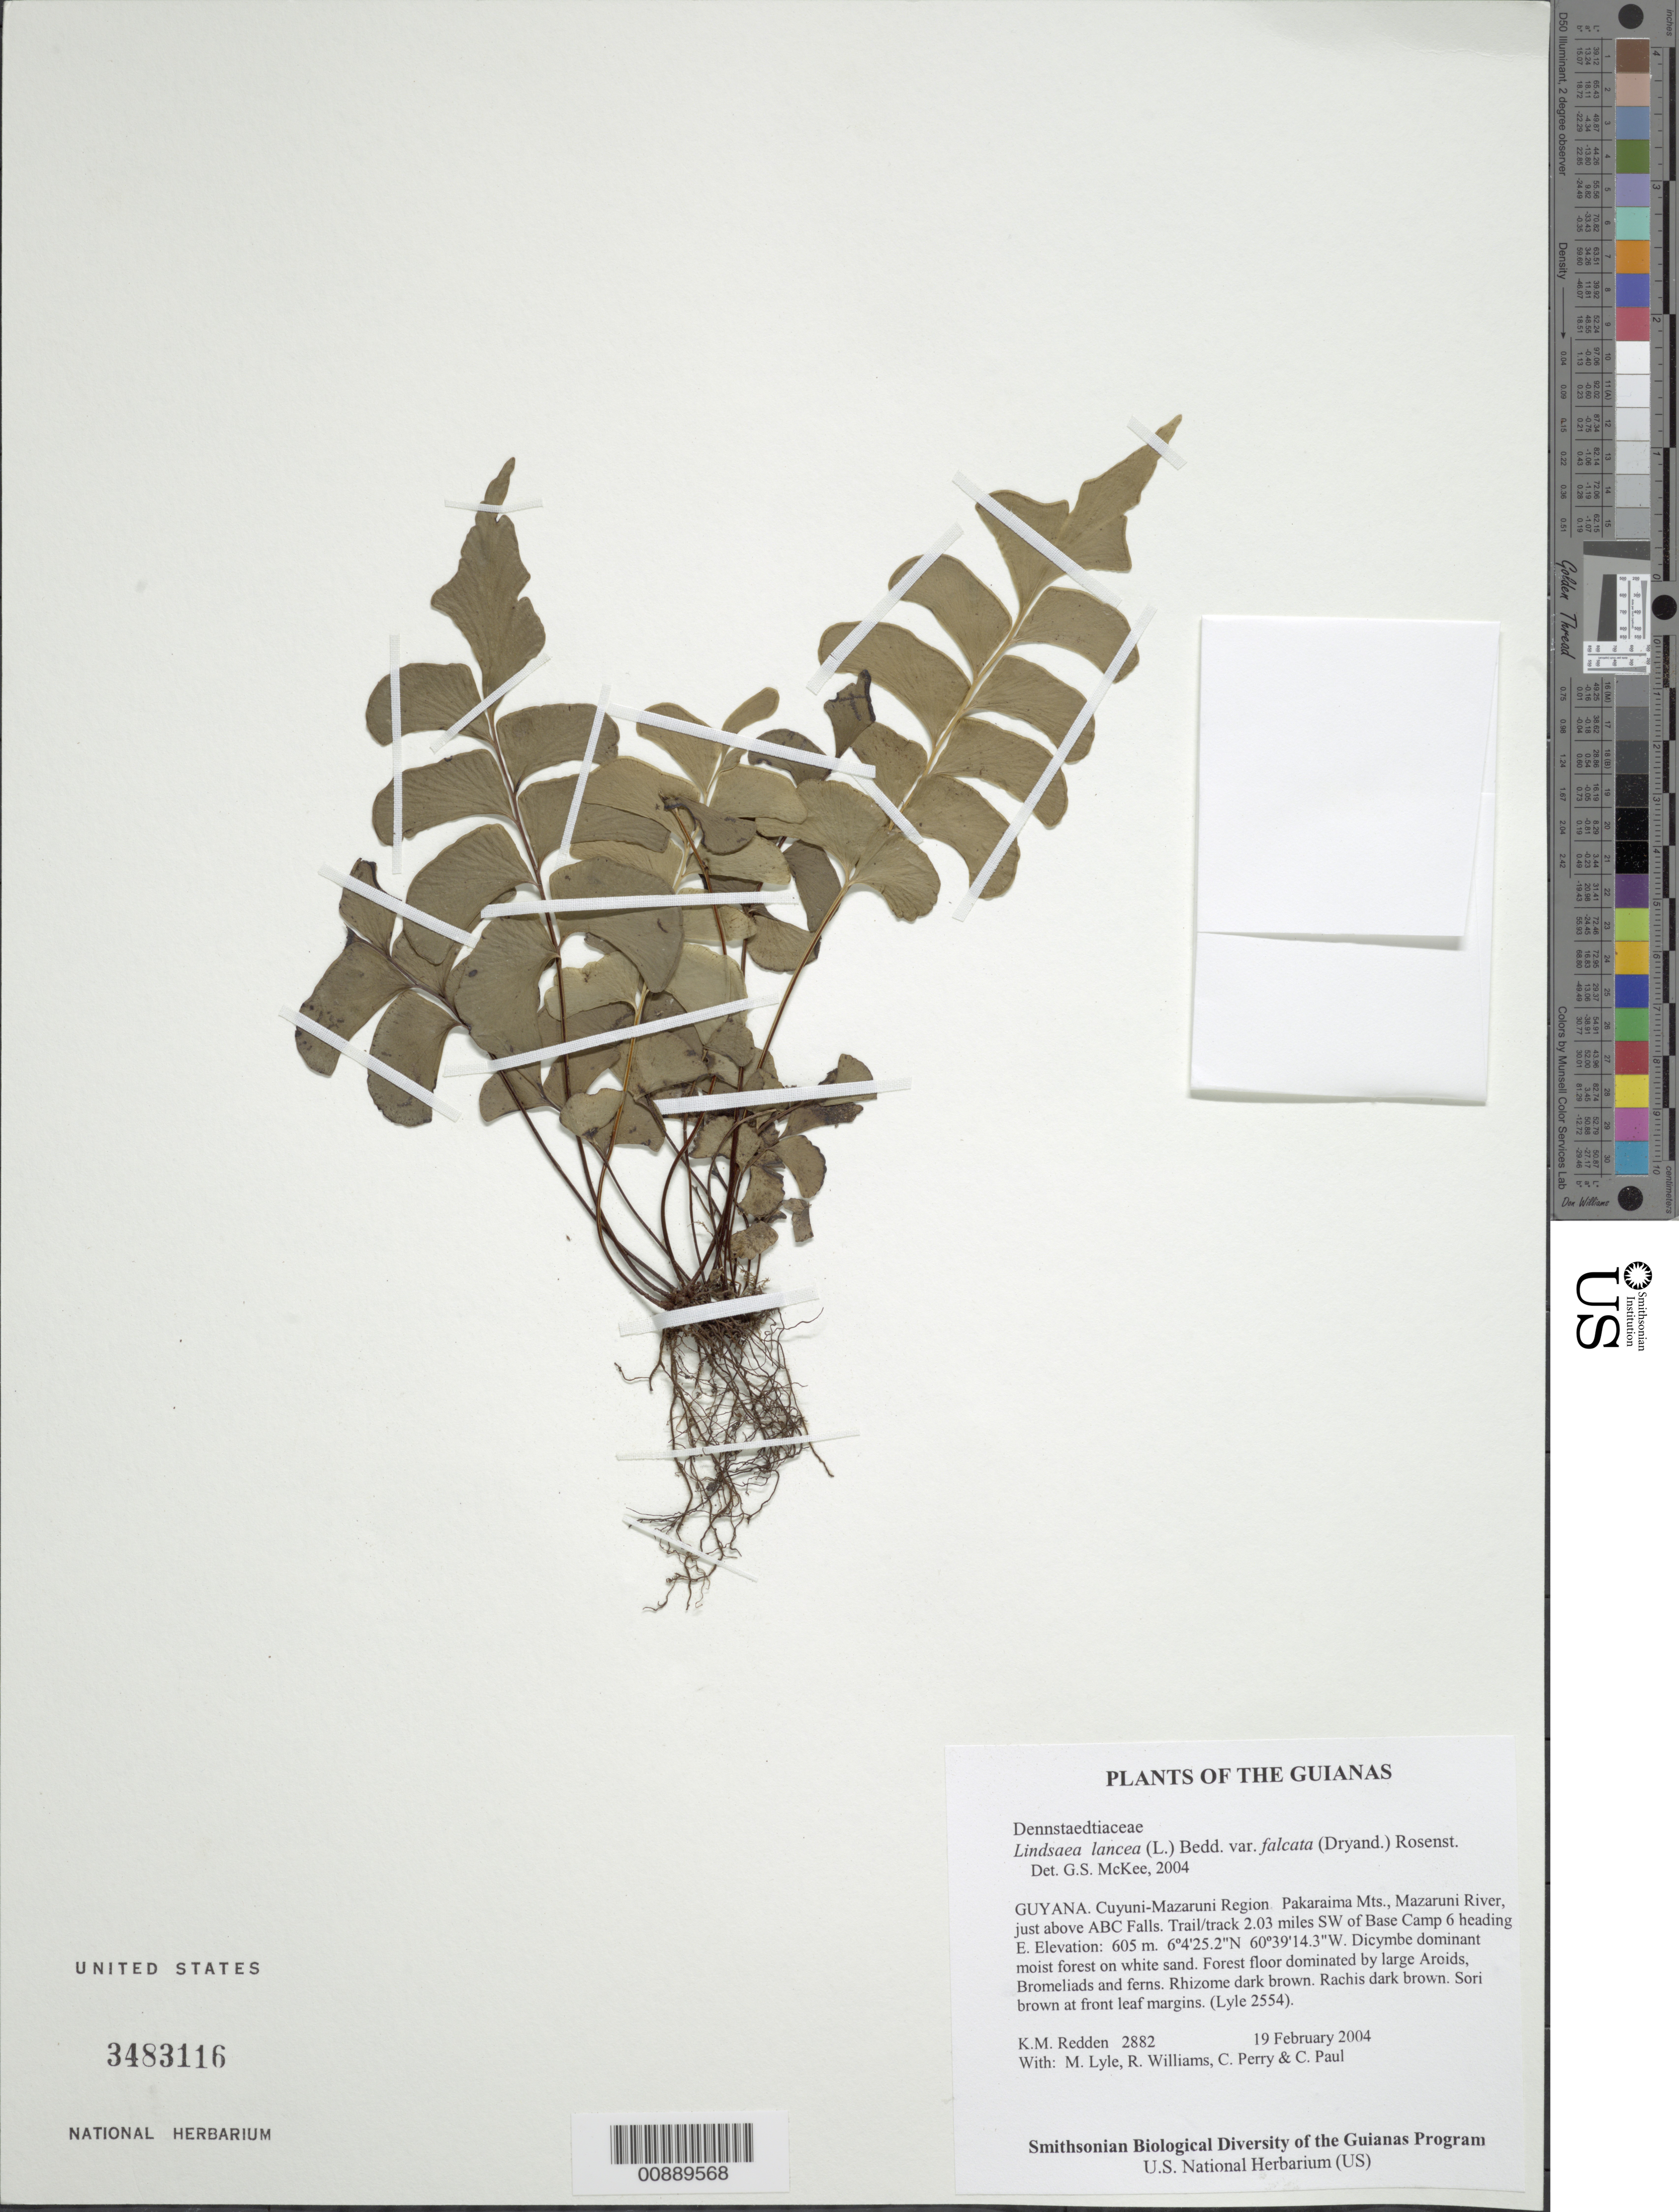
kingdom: Plantae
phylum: Tracheophyta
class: Polypodiopsida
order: Polypodiales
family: Lindsaeaceae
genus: Lindsaea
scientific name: Lindsaea lancea var. falcata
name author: (Dryand.) Rosenst.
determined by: McKee, G. S., (US), NMNH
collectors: K. M. Redden, M. Lyle, R. Williams, C. Perry & C. Paul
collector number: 2882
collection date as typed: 19 February 2004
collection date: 2004-02-19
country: Guyana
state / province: Cuyuni-Mazaruni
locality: Pakaraima Mts., Mazaruni River, just above ABC Falls. Trail/track 2.03 miles SW of Base Camp 6 heading E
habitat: Dicymbe dominant moist forest on white sand. Forest floor dominated by large Aroids, Bromeliads and ferns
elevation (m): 605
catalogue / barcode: US 3483116